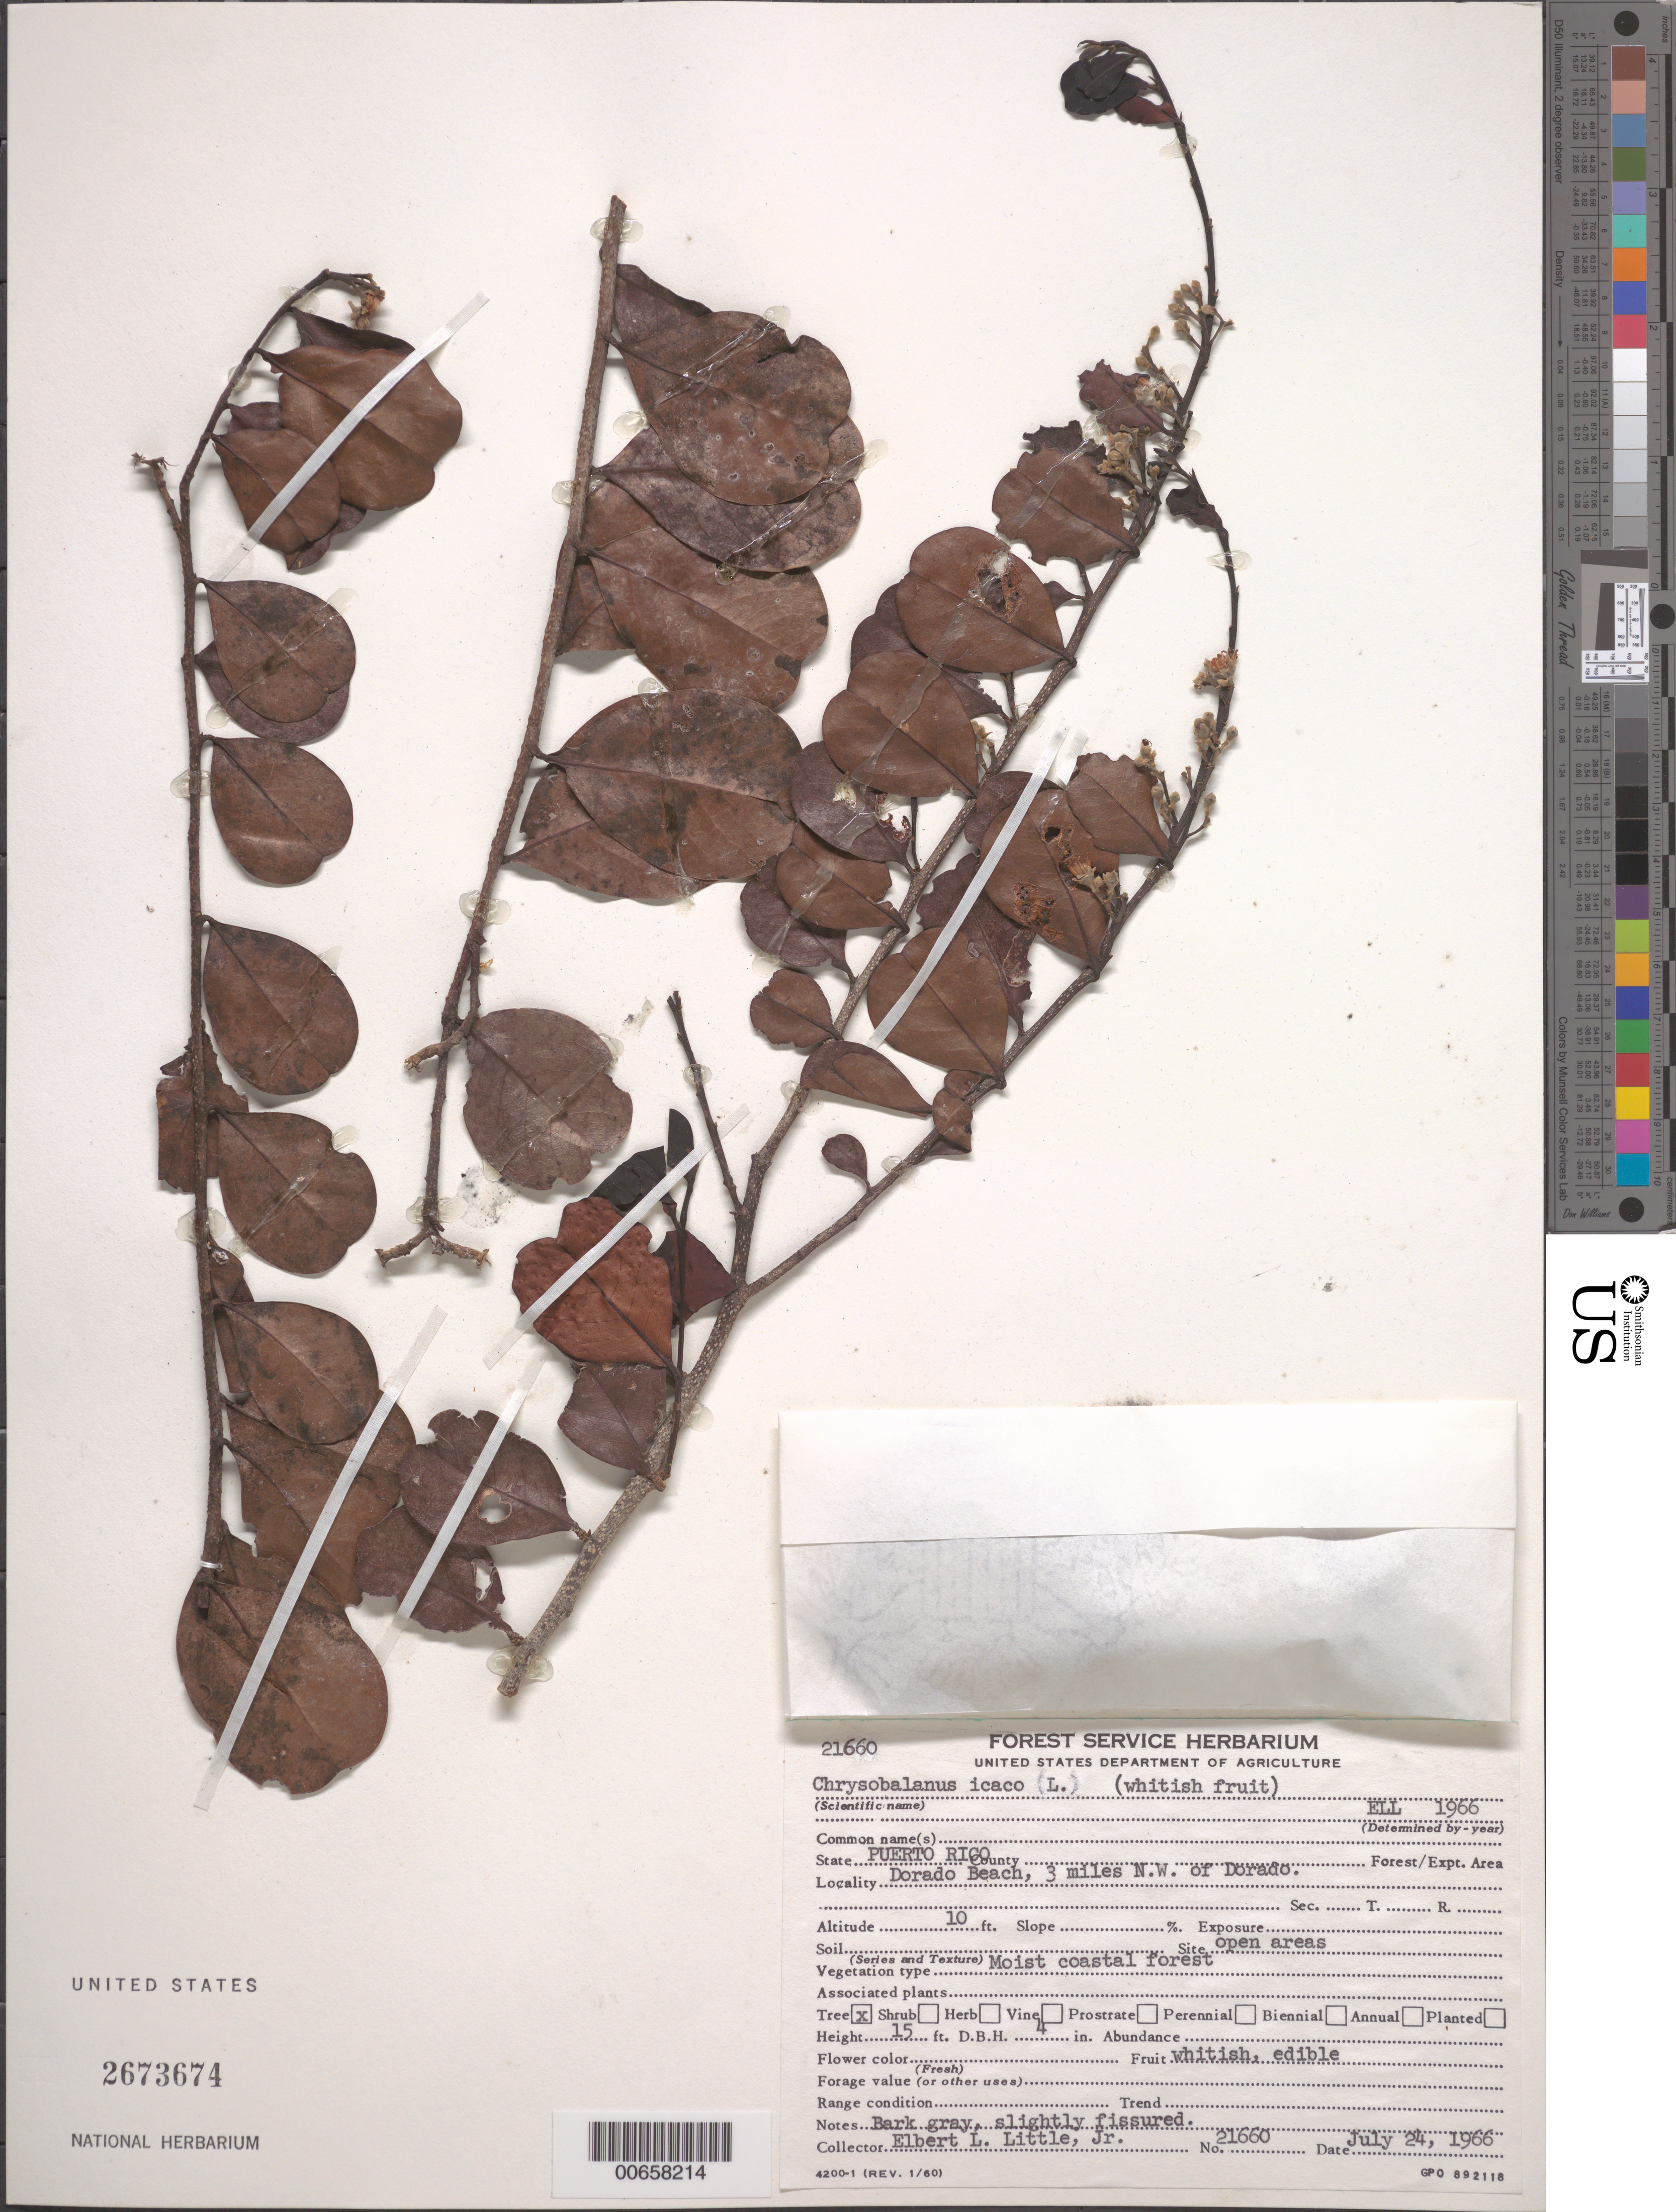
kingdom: Plantae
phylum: Tracheophyta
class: Magnoliopsida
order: Malpighiales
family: Chrysobalanaceae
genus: Chrysobalanus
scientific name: Chrysobalanus icaco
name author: L.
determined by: Little, Elbert L., Jr., (FSSR), United States Department of Agriculture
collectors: E. L. Little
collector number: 21660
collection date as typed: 24 Jul 1966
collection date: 1966-07-24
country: Puerto Rico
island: Greater Antilles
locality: Dorado Beach, 3 mi NW of Dorado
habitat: Open areas, moist coastal forest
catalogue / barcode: US 2673674